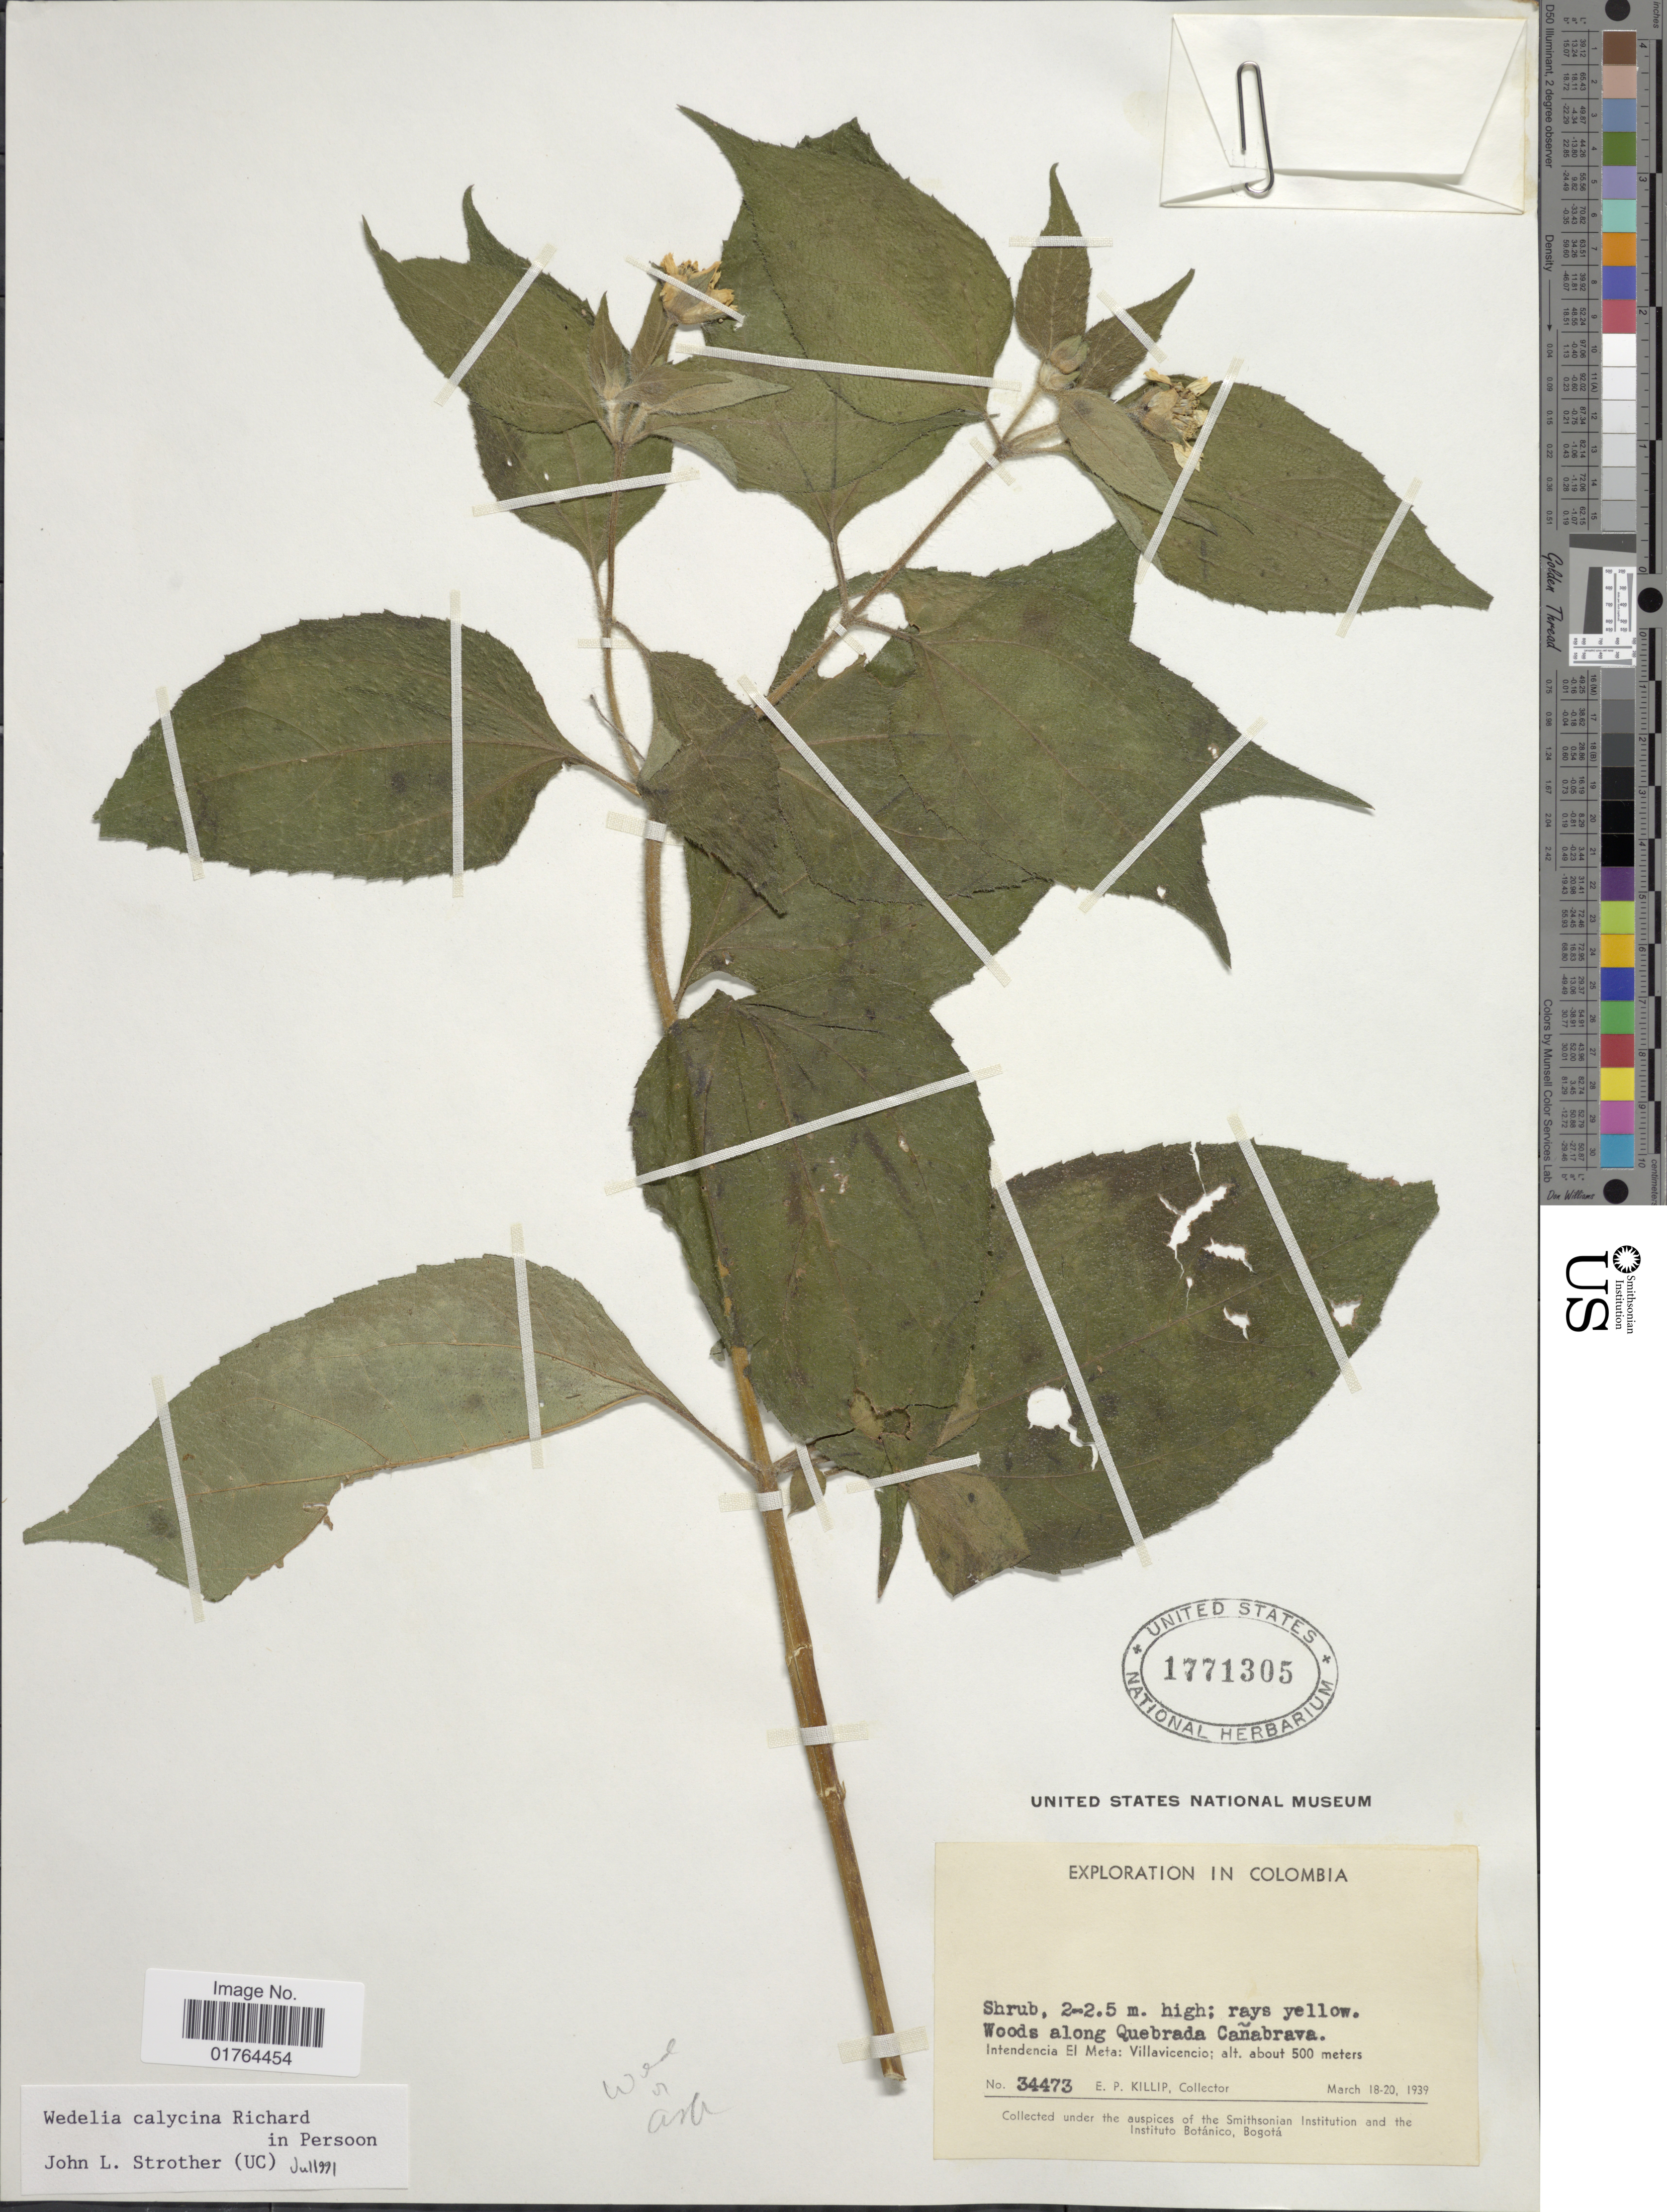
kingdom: Plantae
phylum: Tracheophyta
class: Magnoliopsida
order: Asterales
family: Asteraceae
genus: Wedelia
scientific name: Wedelia calycina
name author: Rich.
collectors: E. P. Killip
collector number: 34473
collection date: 1939-03-18/1939-03-20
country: Colombia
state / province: Meta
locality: Along Quebrada Canabrava, Villavicencio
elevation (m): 500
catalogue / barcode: US 1771305